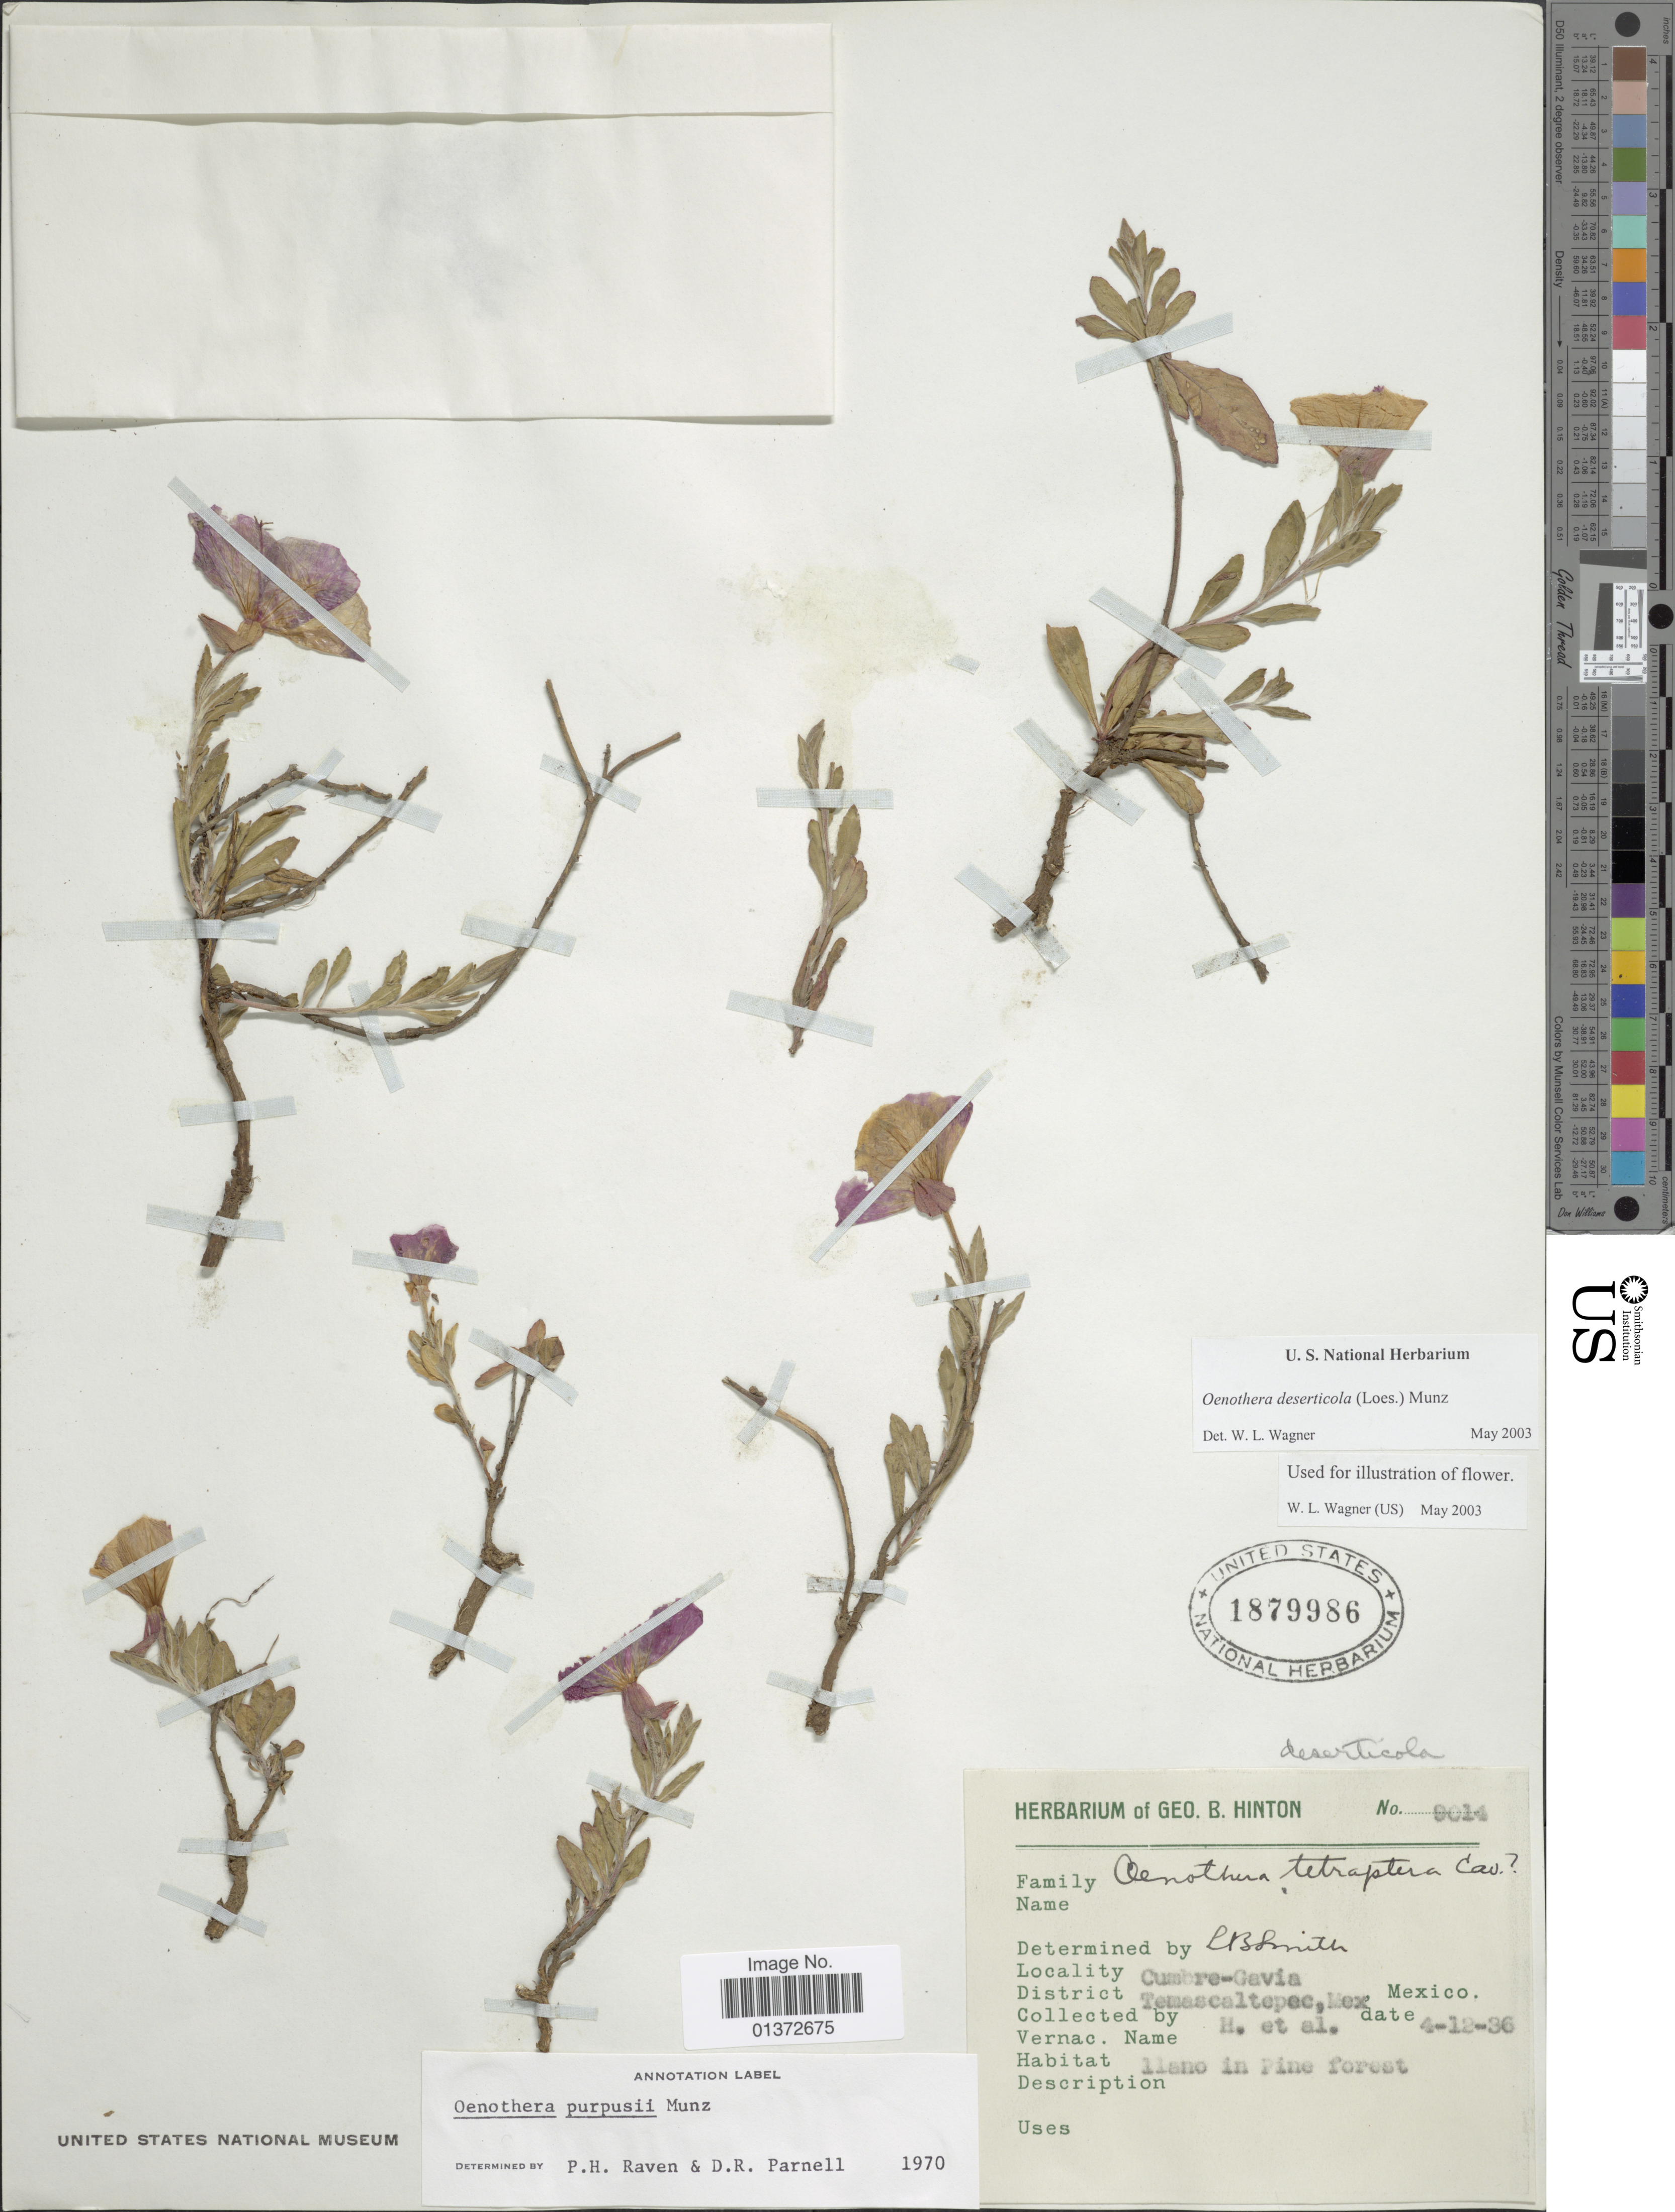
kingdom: Plantae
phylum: Tracheophyta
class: Magnoliopsida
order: Myrtales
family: Onagraceae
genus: Oenothera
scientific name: Oenothera deserticola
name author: (Loes.) Munz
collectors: G. B. Hinton & et al.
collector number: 9014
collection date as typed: Transcribed d/m/y: 12/4/36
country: Mexico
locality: Cumbre, District Temascaltepec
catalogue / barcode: US 1879986